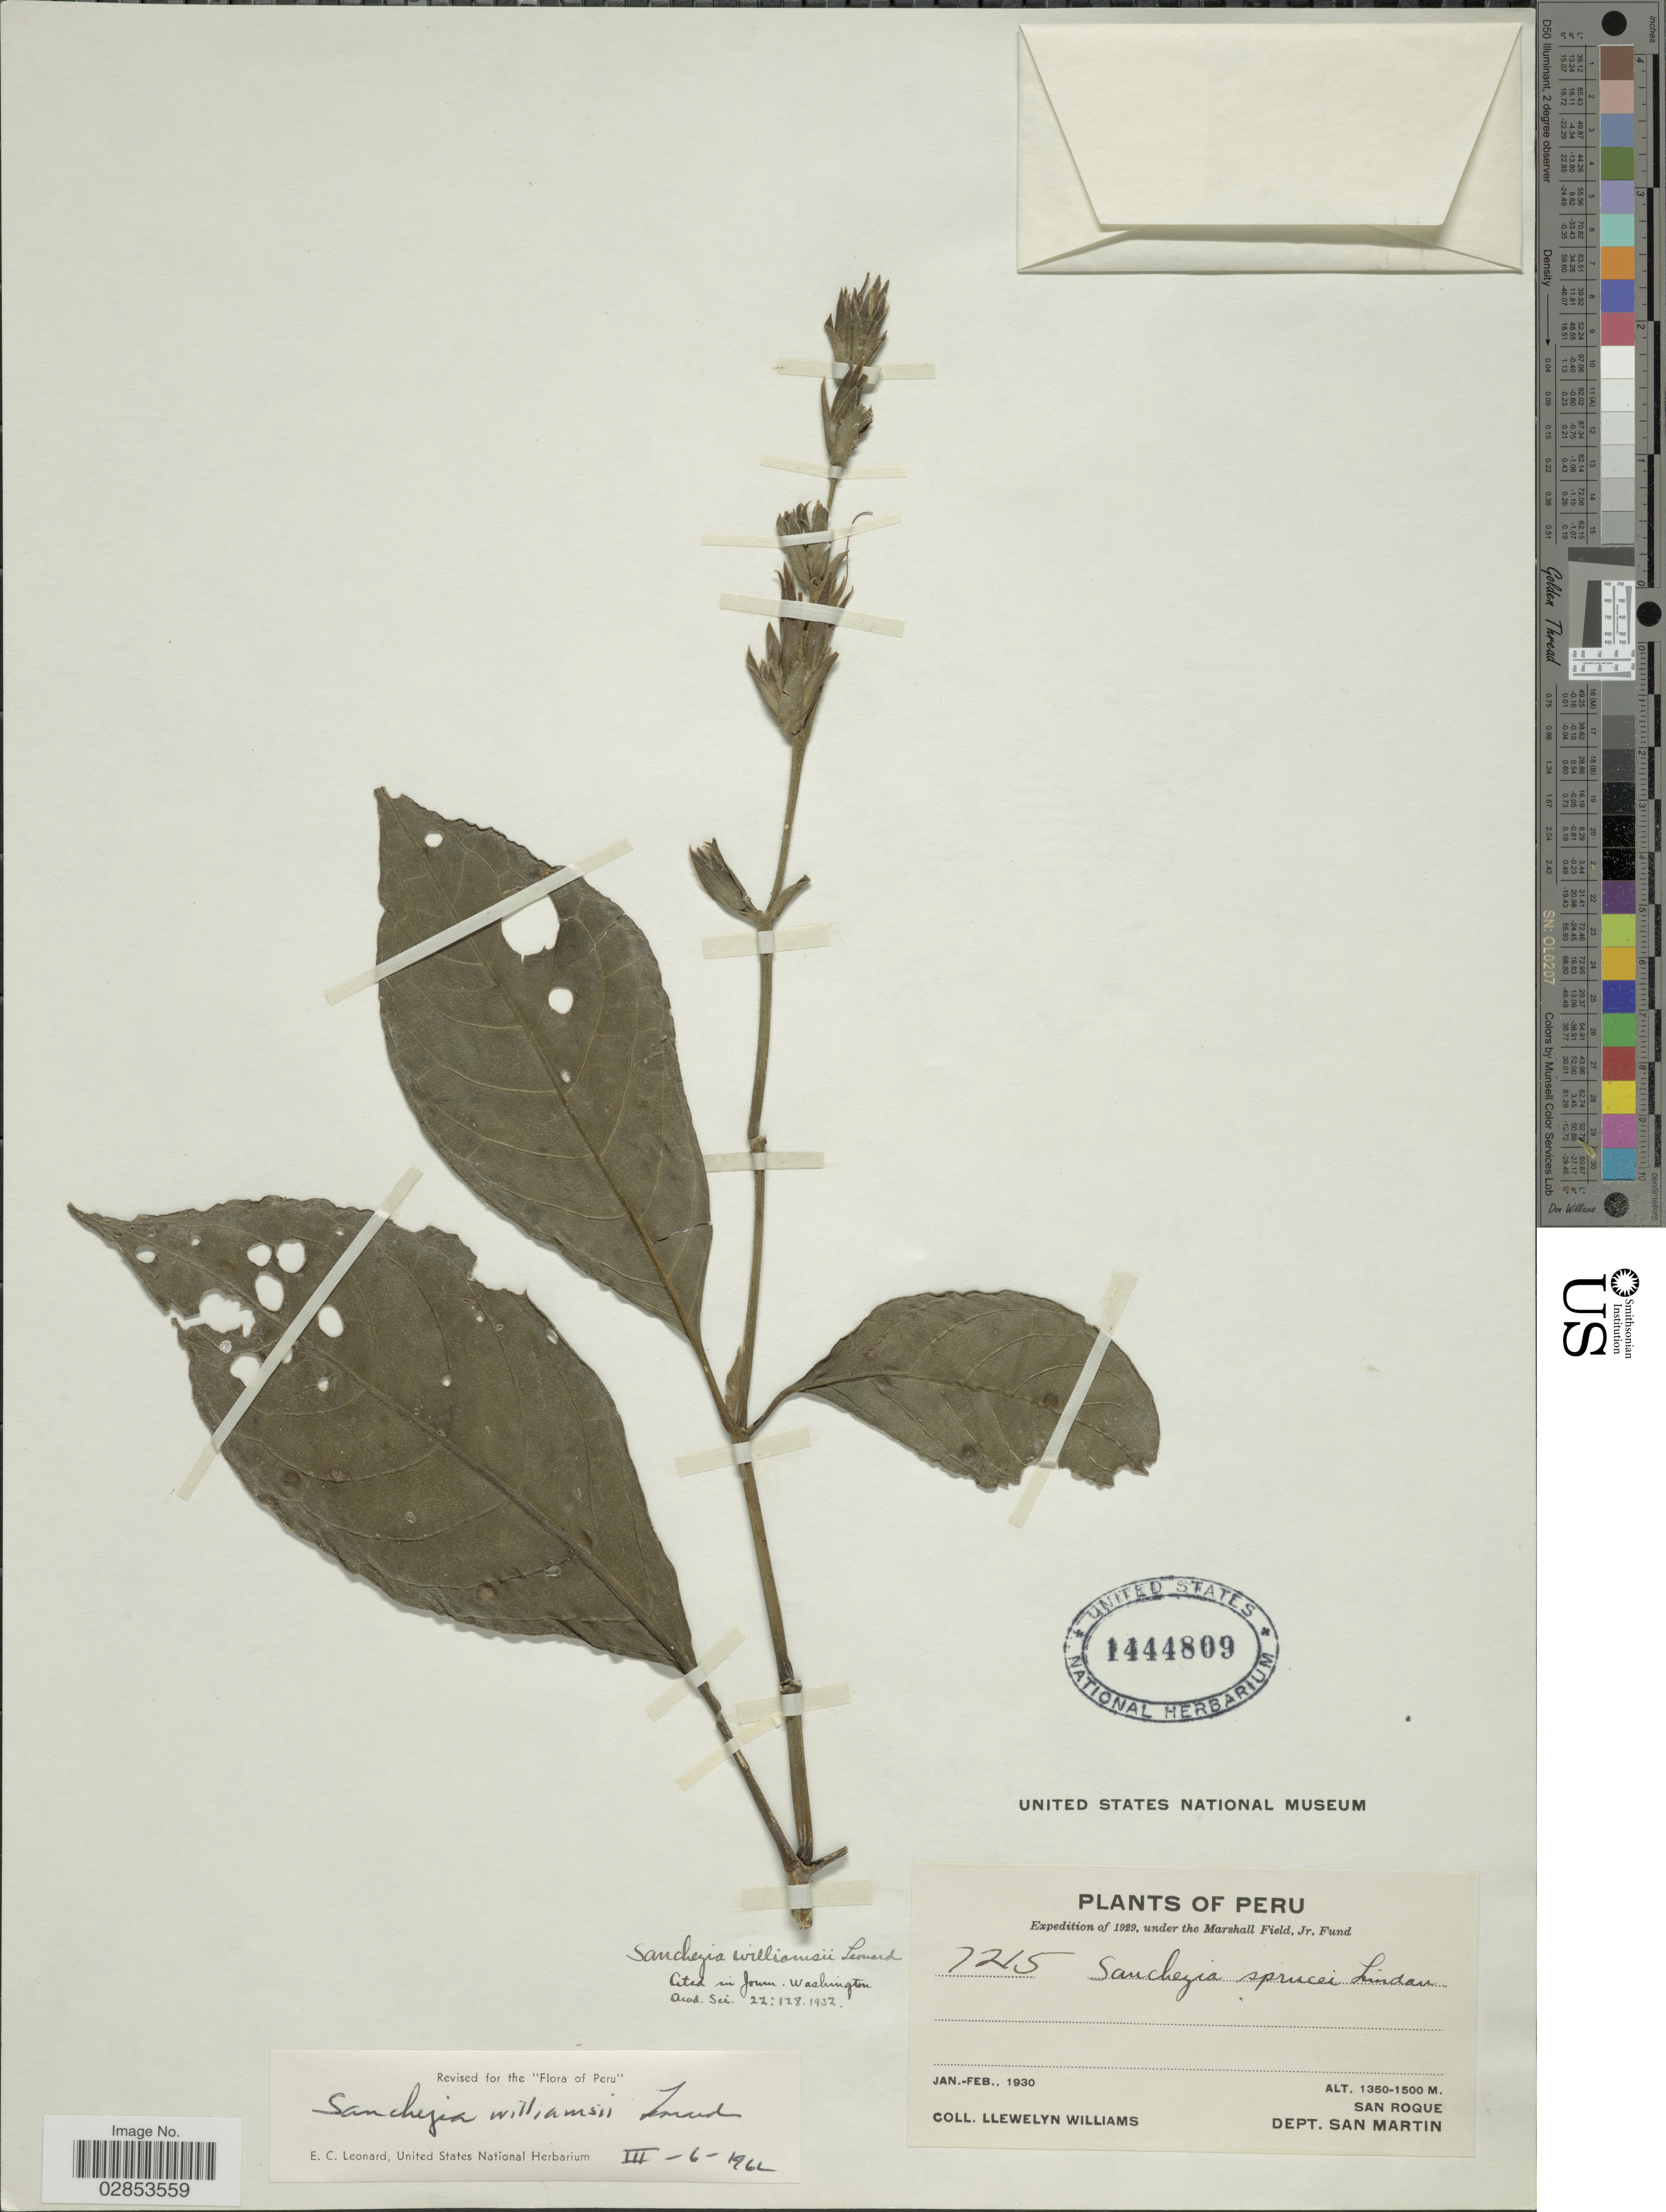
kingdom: Plantae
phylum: Tracheophyta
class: Magnoliopsida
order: Lamiales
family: Acanthaceae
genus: Sanchezia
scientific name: Sanchezia williamsii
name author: Leonard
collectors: Ll. Williams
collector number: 7215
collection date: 1930-01/1930-02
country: Peru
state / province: San Martín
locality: San Roque. Dept. San Martin.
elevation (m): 1350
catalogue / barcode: US 1444809